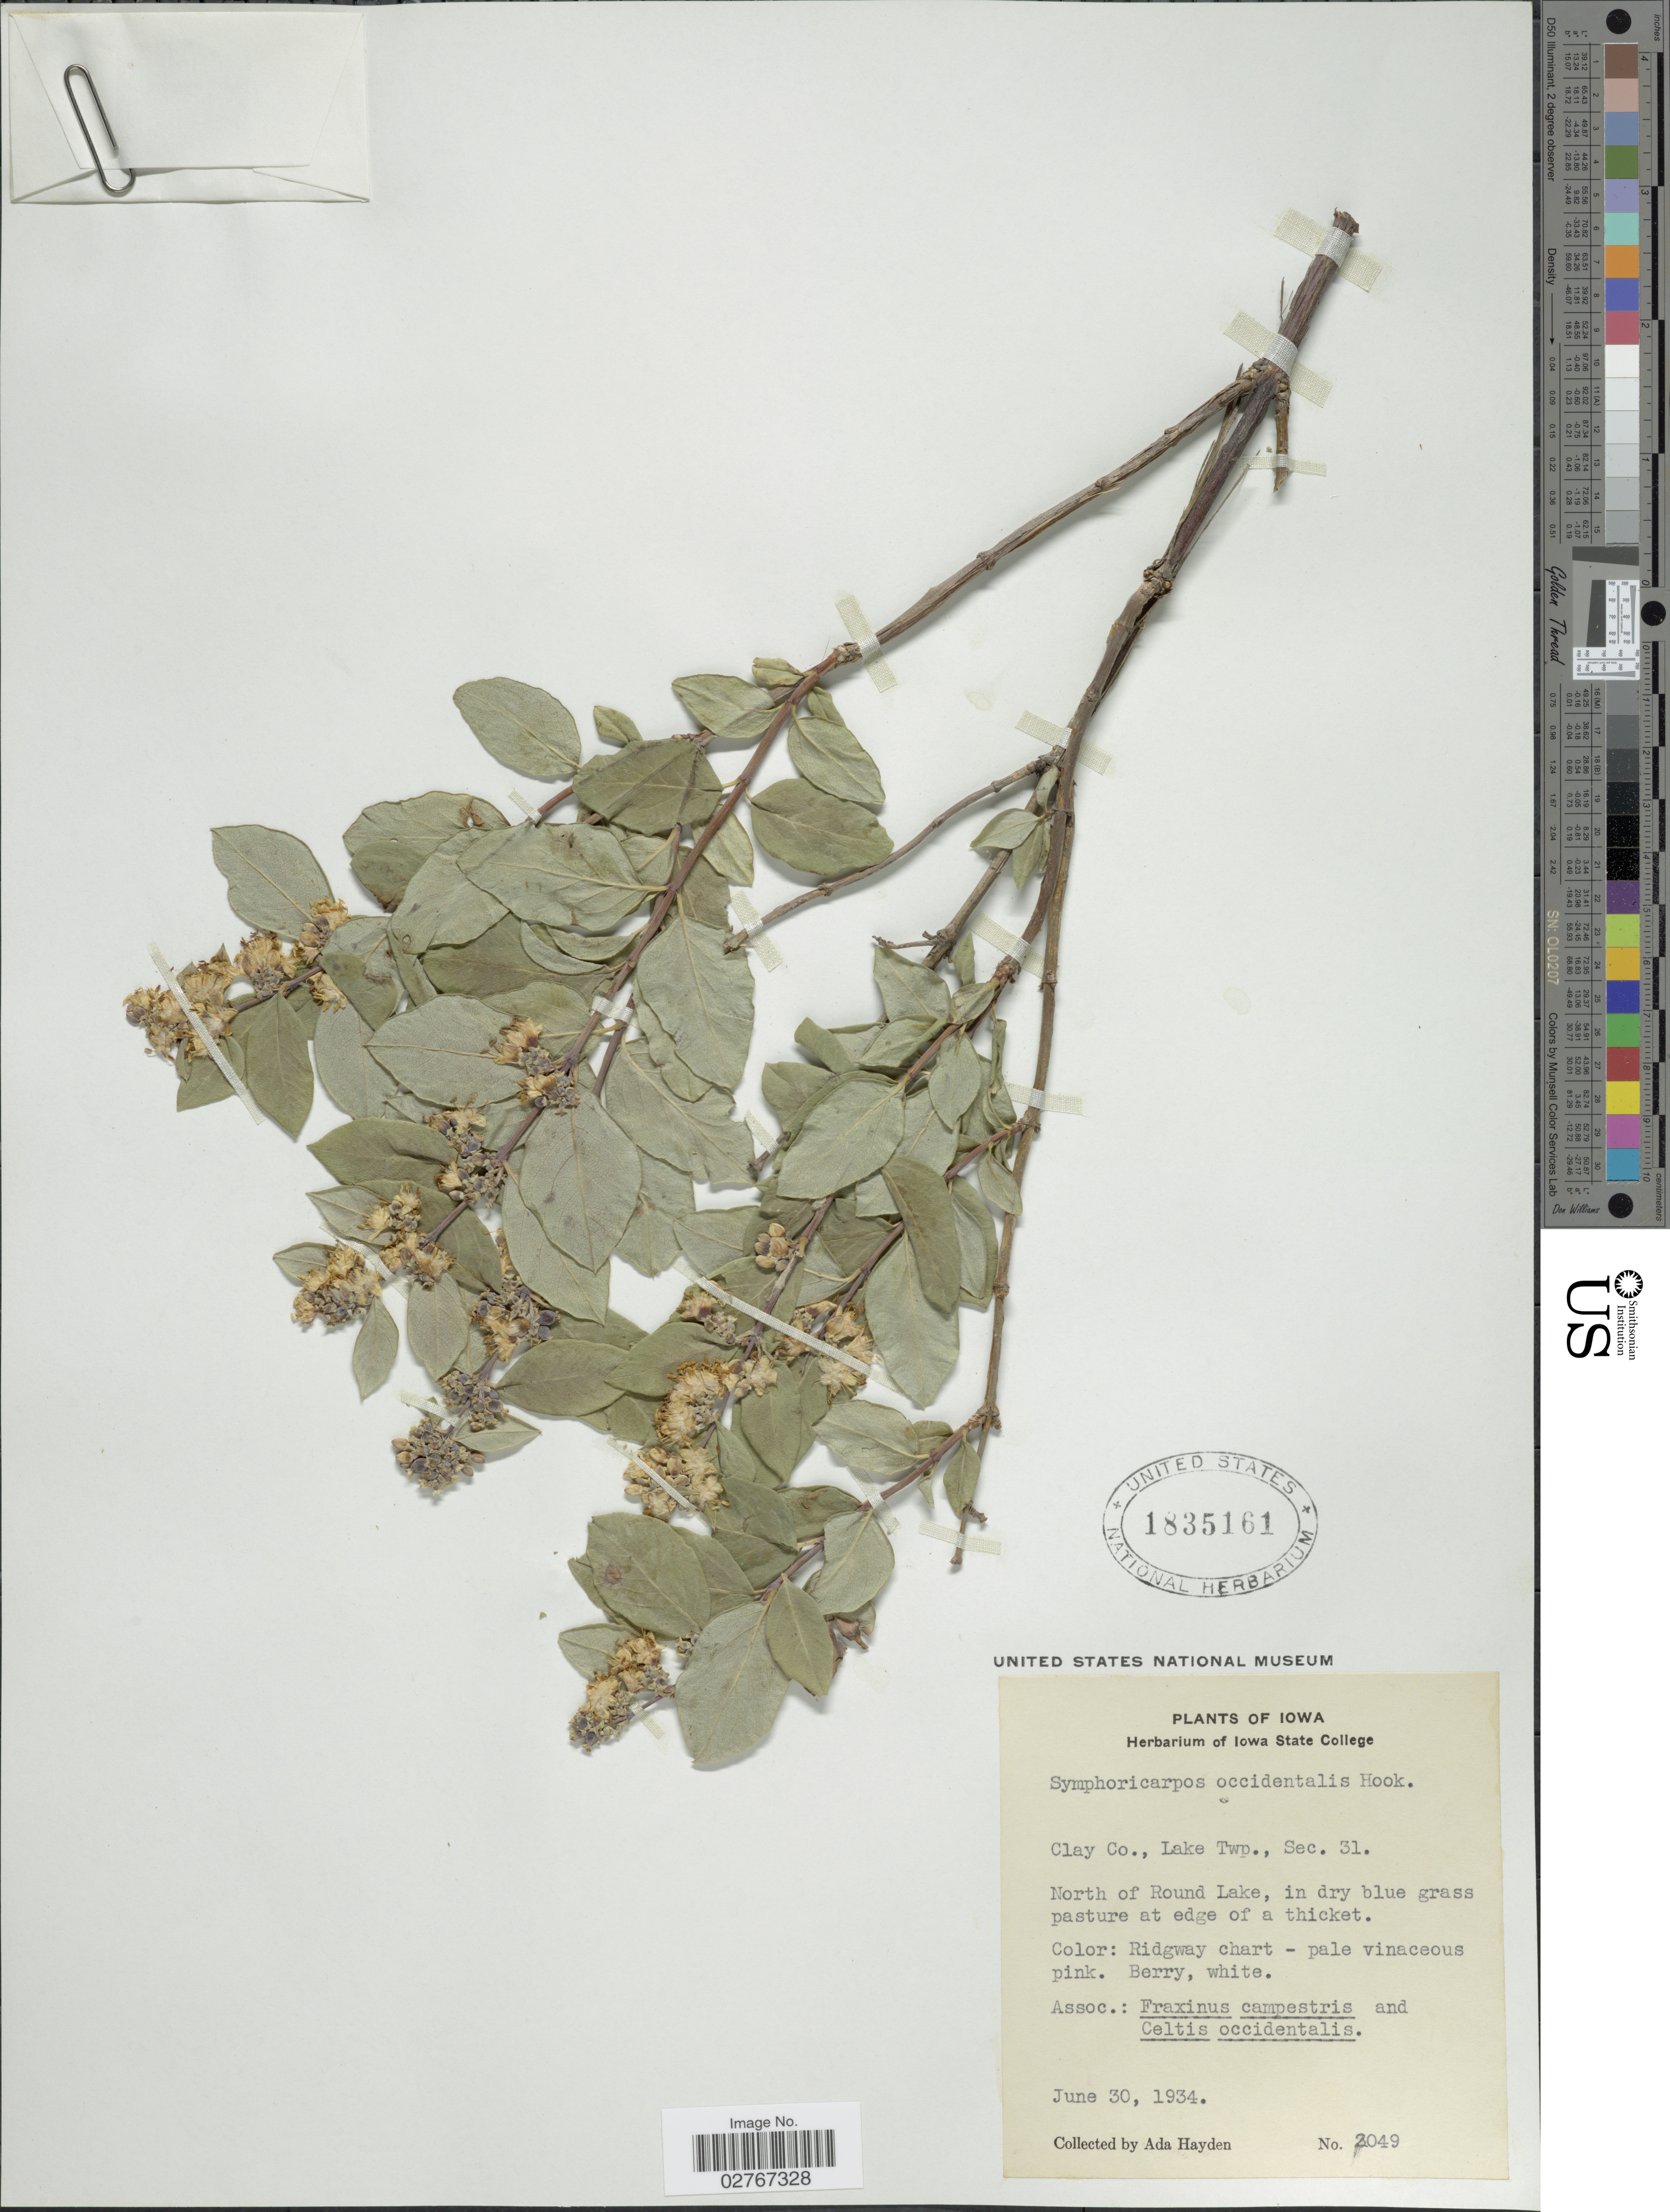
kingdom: Plantae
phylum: Tracheophyta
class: Magnoliopsida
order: Dipsacales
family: Caprifoliaceae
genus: Symphoricarpos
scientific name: Symphoricarpos occidentalis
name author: (R. Br.) Hook.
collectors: Ada Hayden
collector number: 2049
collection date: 1934-06-30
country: United States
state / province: Iowa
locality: Clay Co., Lake Twp., Sec. 31. North of Round Lake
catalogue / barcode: US 1835161